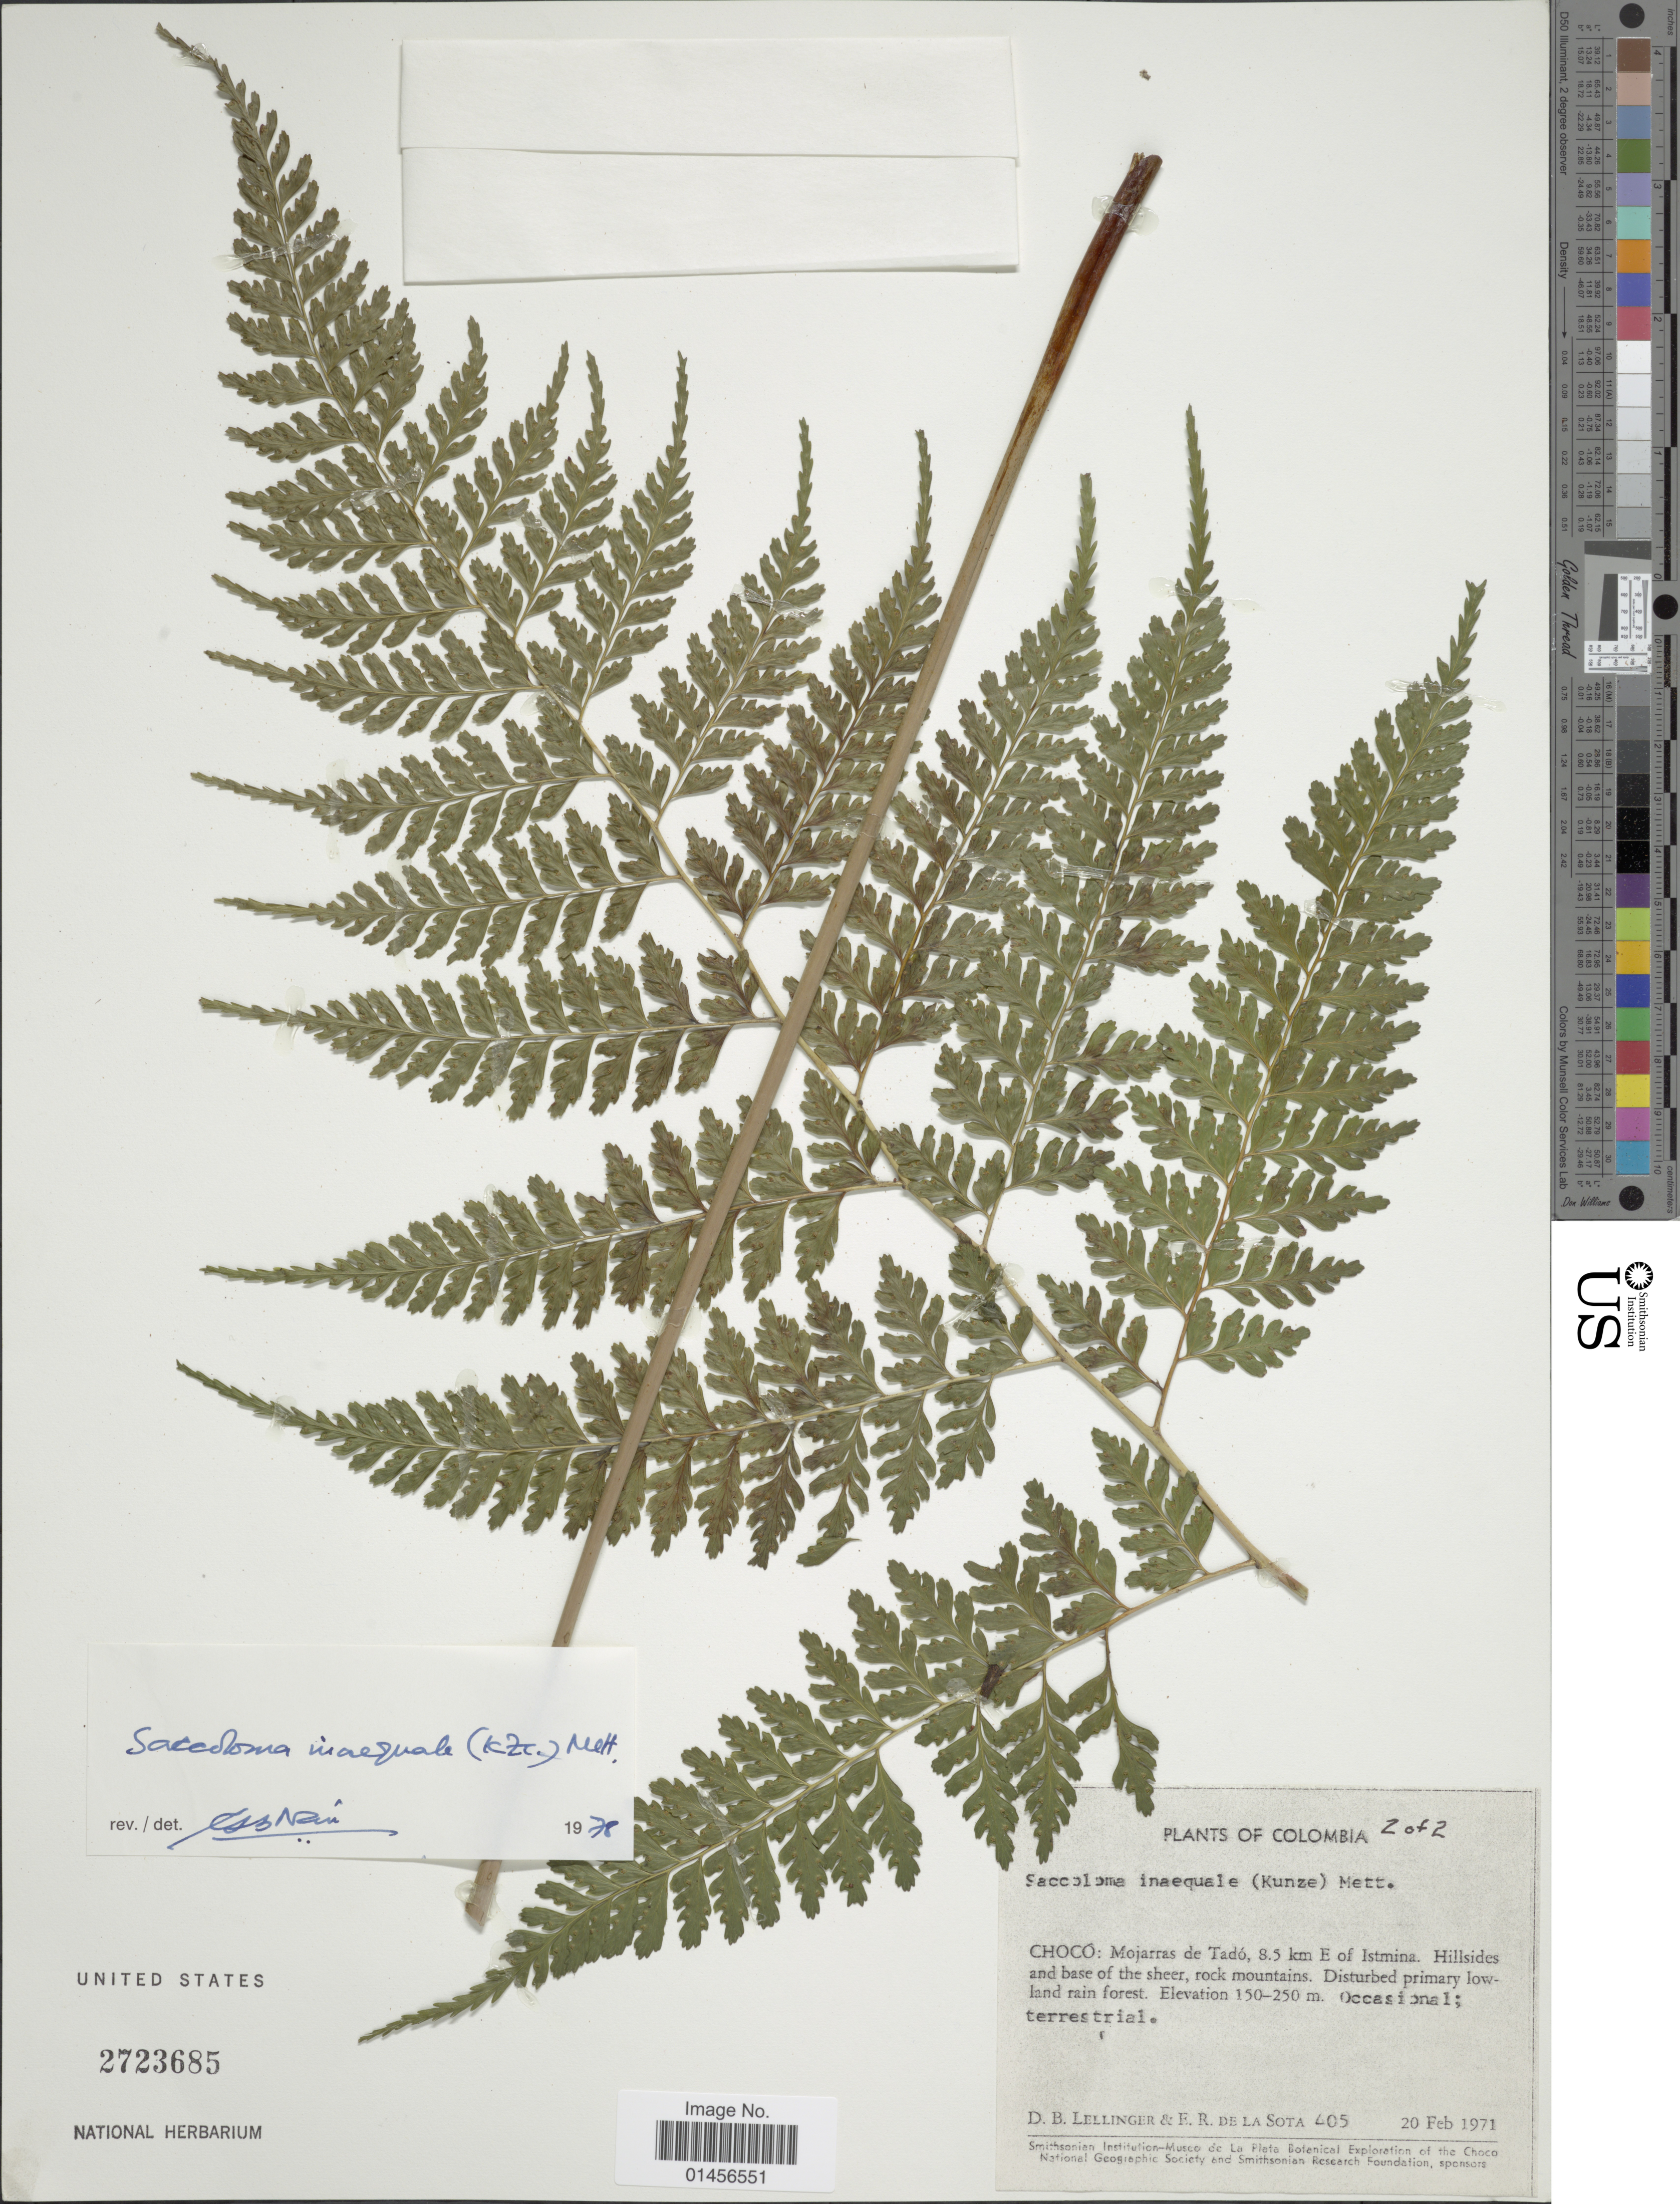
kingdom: Plantae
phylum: Tracheophyta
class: Polypodiopsida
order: Polypodiales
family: Saccolomataceae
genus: Saccoloma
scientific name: Saccoloma inaequale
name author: (Kunze) Mett.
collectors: D. B. Lellinger & E. R. de la Sota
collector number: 405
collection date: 1971-02-20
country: Colombia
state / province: Chocó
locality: Mojarras de Tado 8.5 km E of Istmina, Hillsides and base of the sheer, rock mountains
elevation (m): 150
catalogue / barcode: US 2723685